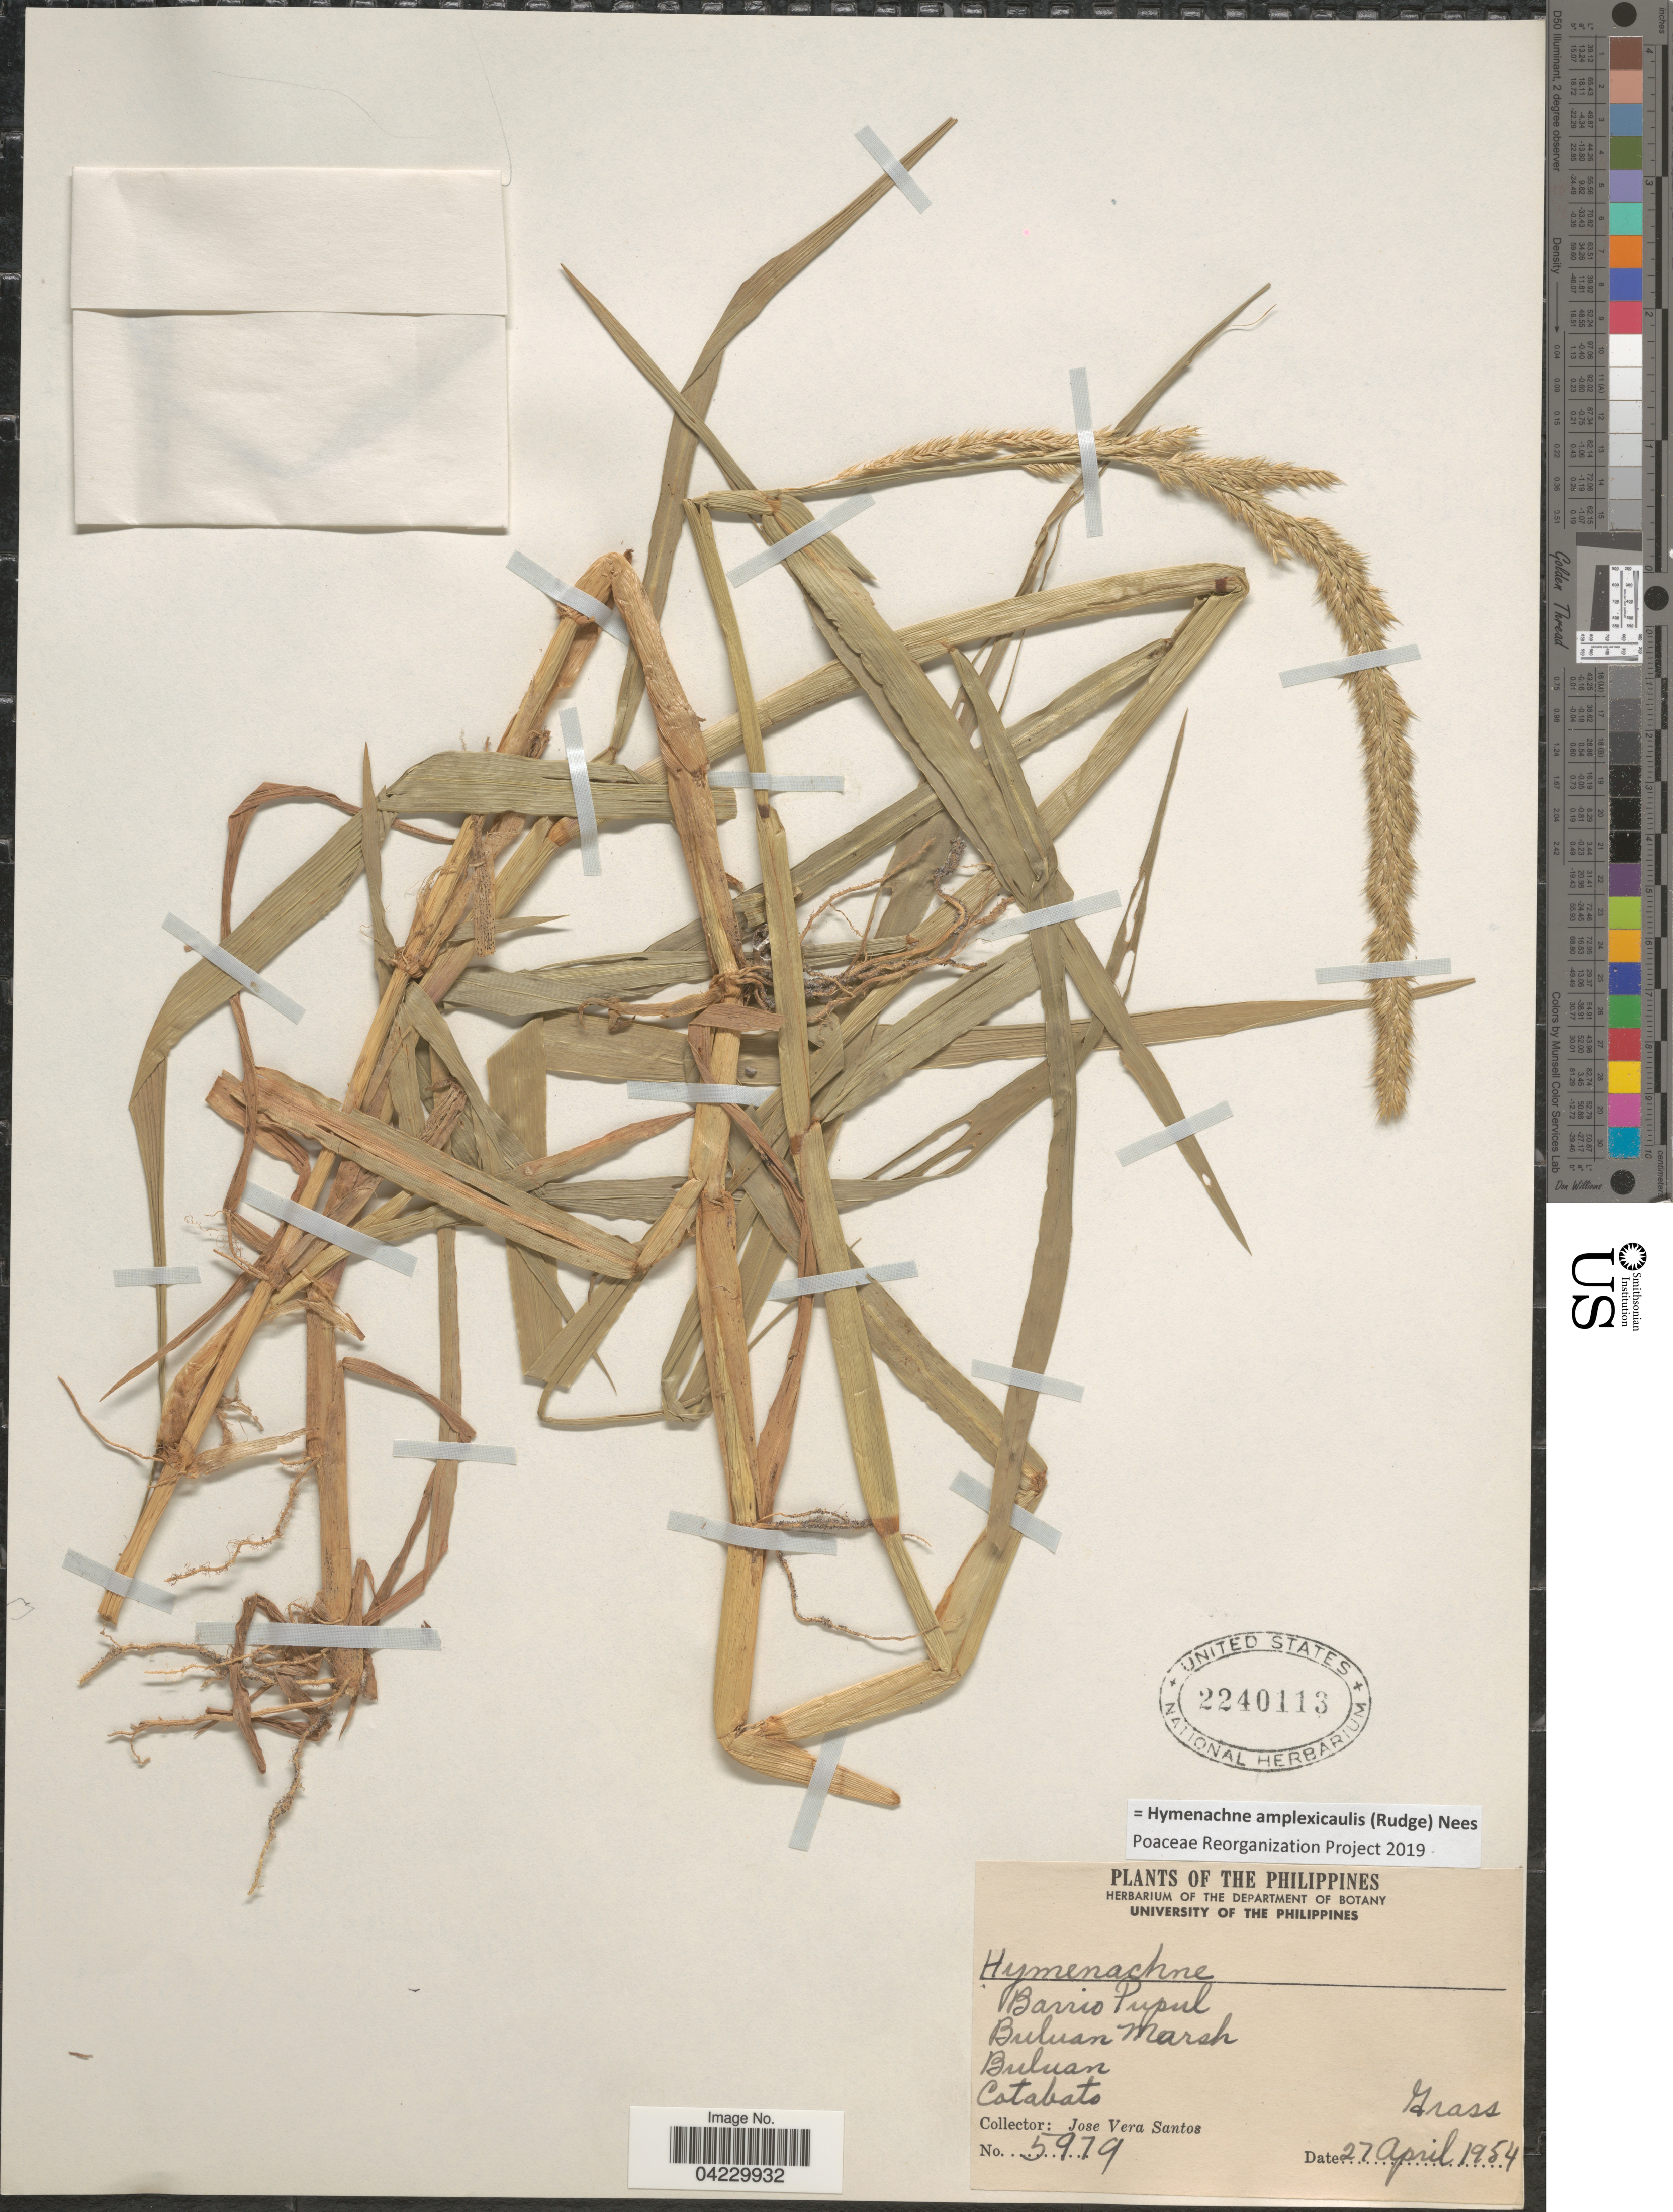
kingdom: Plantae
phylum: Tracheophyta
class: Liliopsida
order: Poales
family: Poaceae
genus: Hymenachne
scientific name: Hymenachne amplexicaulis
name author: (Rudge) Nees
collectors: J. Santos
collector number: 5979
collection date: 1954-04-27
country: Philippines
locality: Barrio Pupul. Buluan Marsh. Buluan. Cotabato.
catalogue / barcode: US 2240113